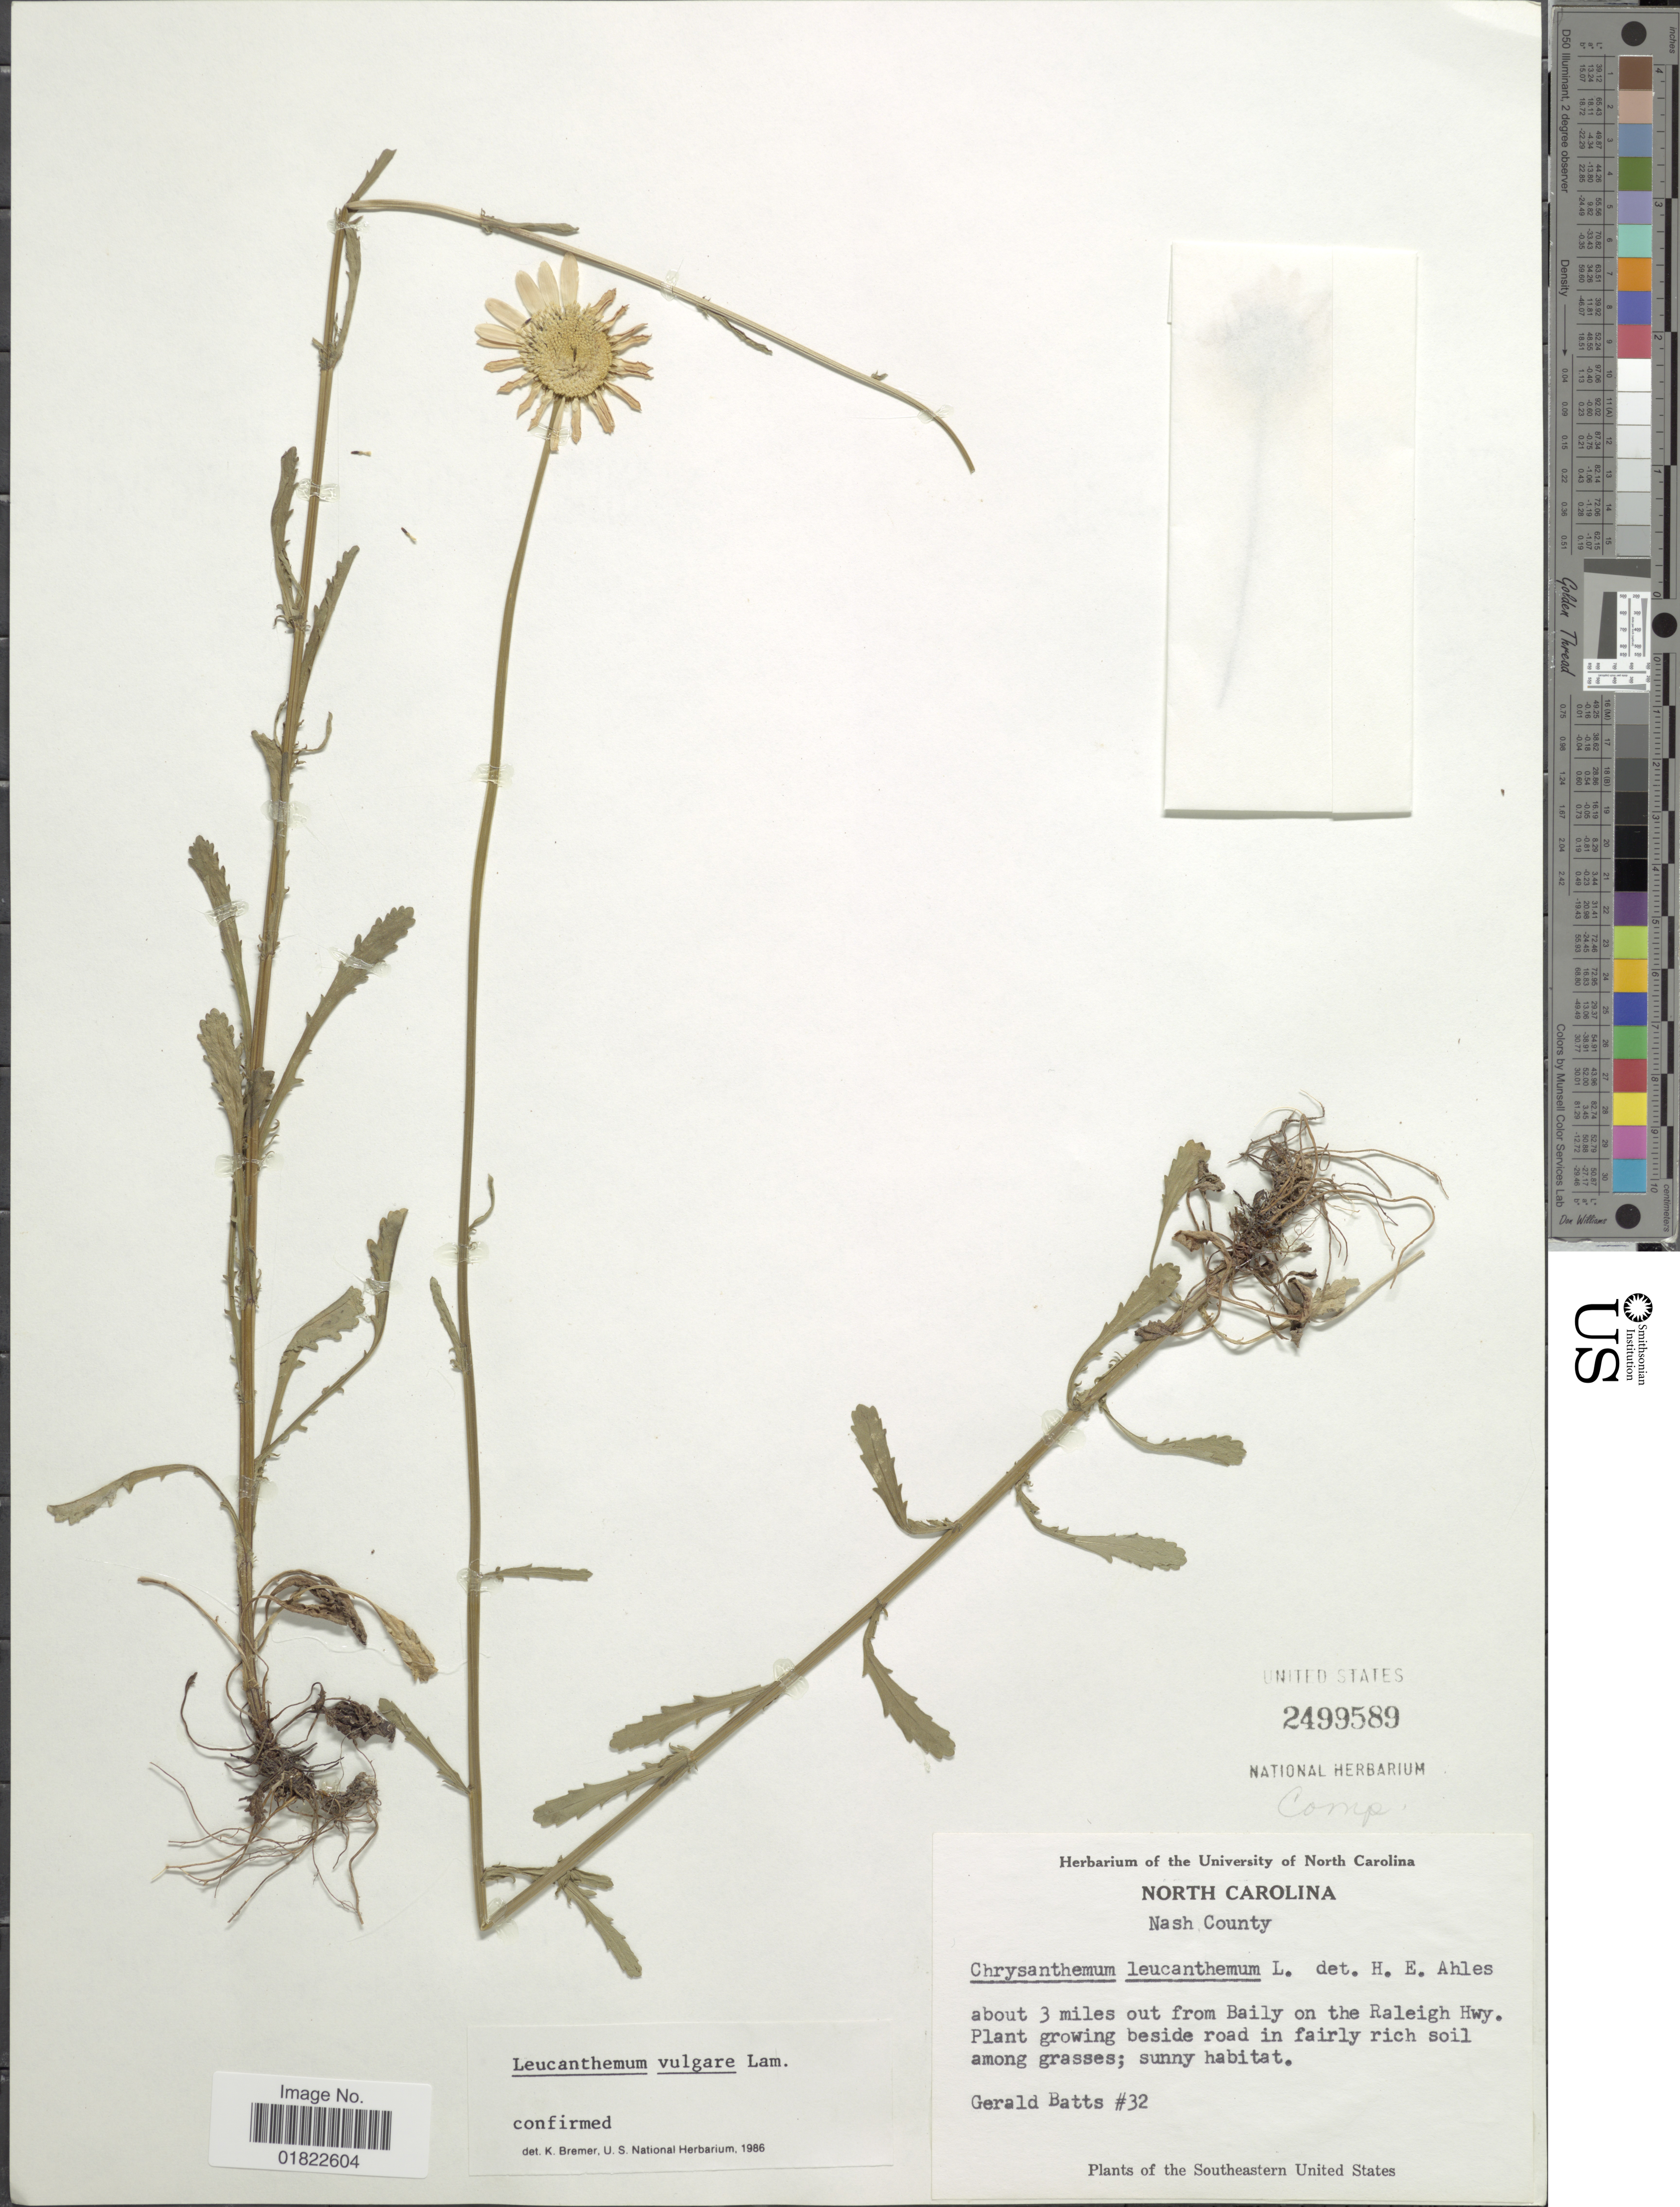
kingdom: Plantae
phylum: Tracheophyta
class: Magnoliopsida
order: Asterales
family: Asteraceae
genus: Leucanthemum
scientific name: Leucanthemum vulgare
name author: Lam.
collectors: E. Batts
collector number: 32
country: United States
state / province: North Carolina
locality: North Carolina. Nash County. About 3 miles outfrom Bailey on the Raleigh Hwy.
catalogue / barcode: US 2499589